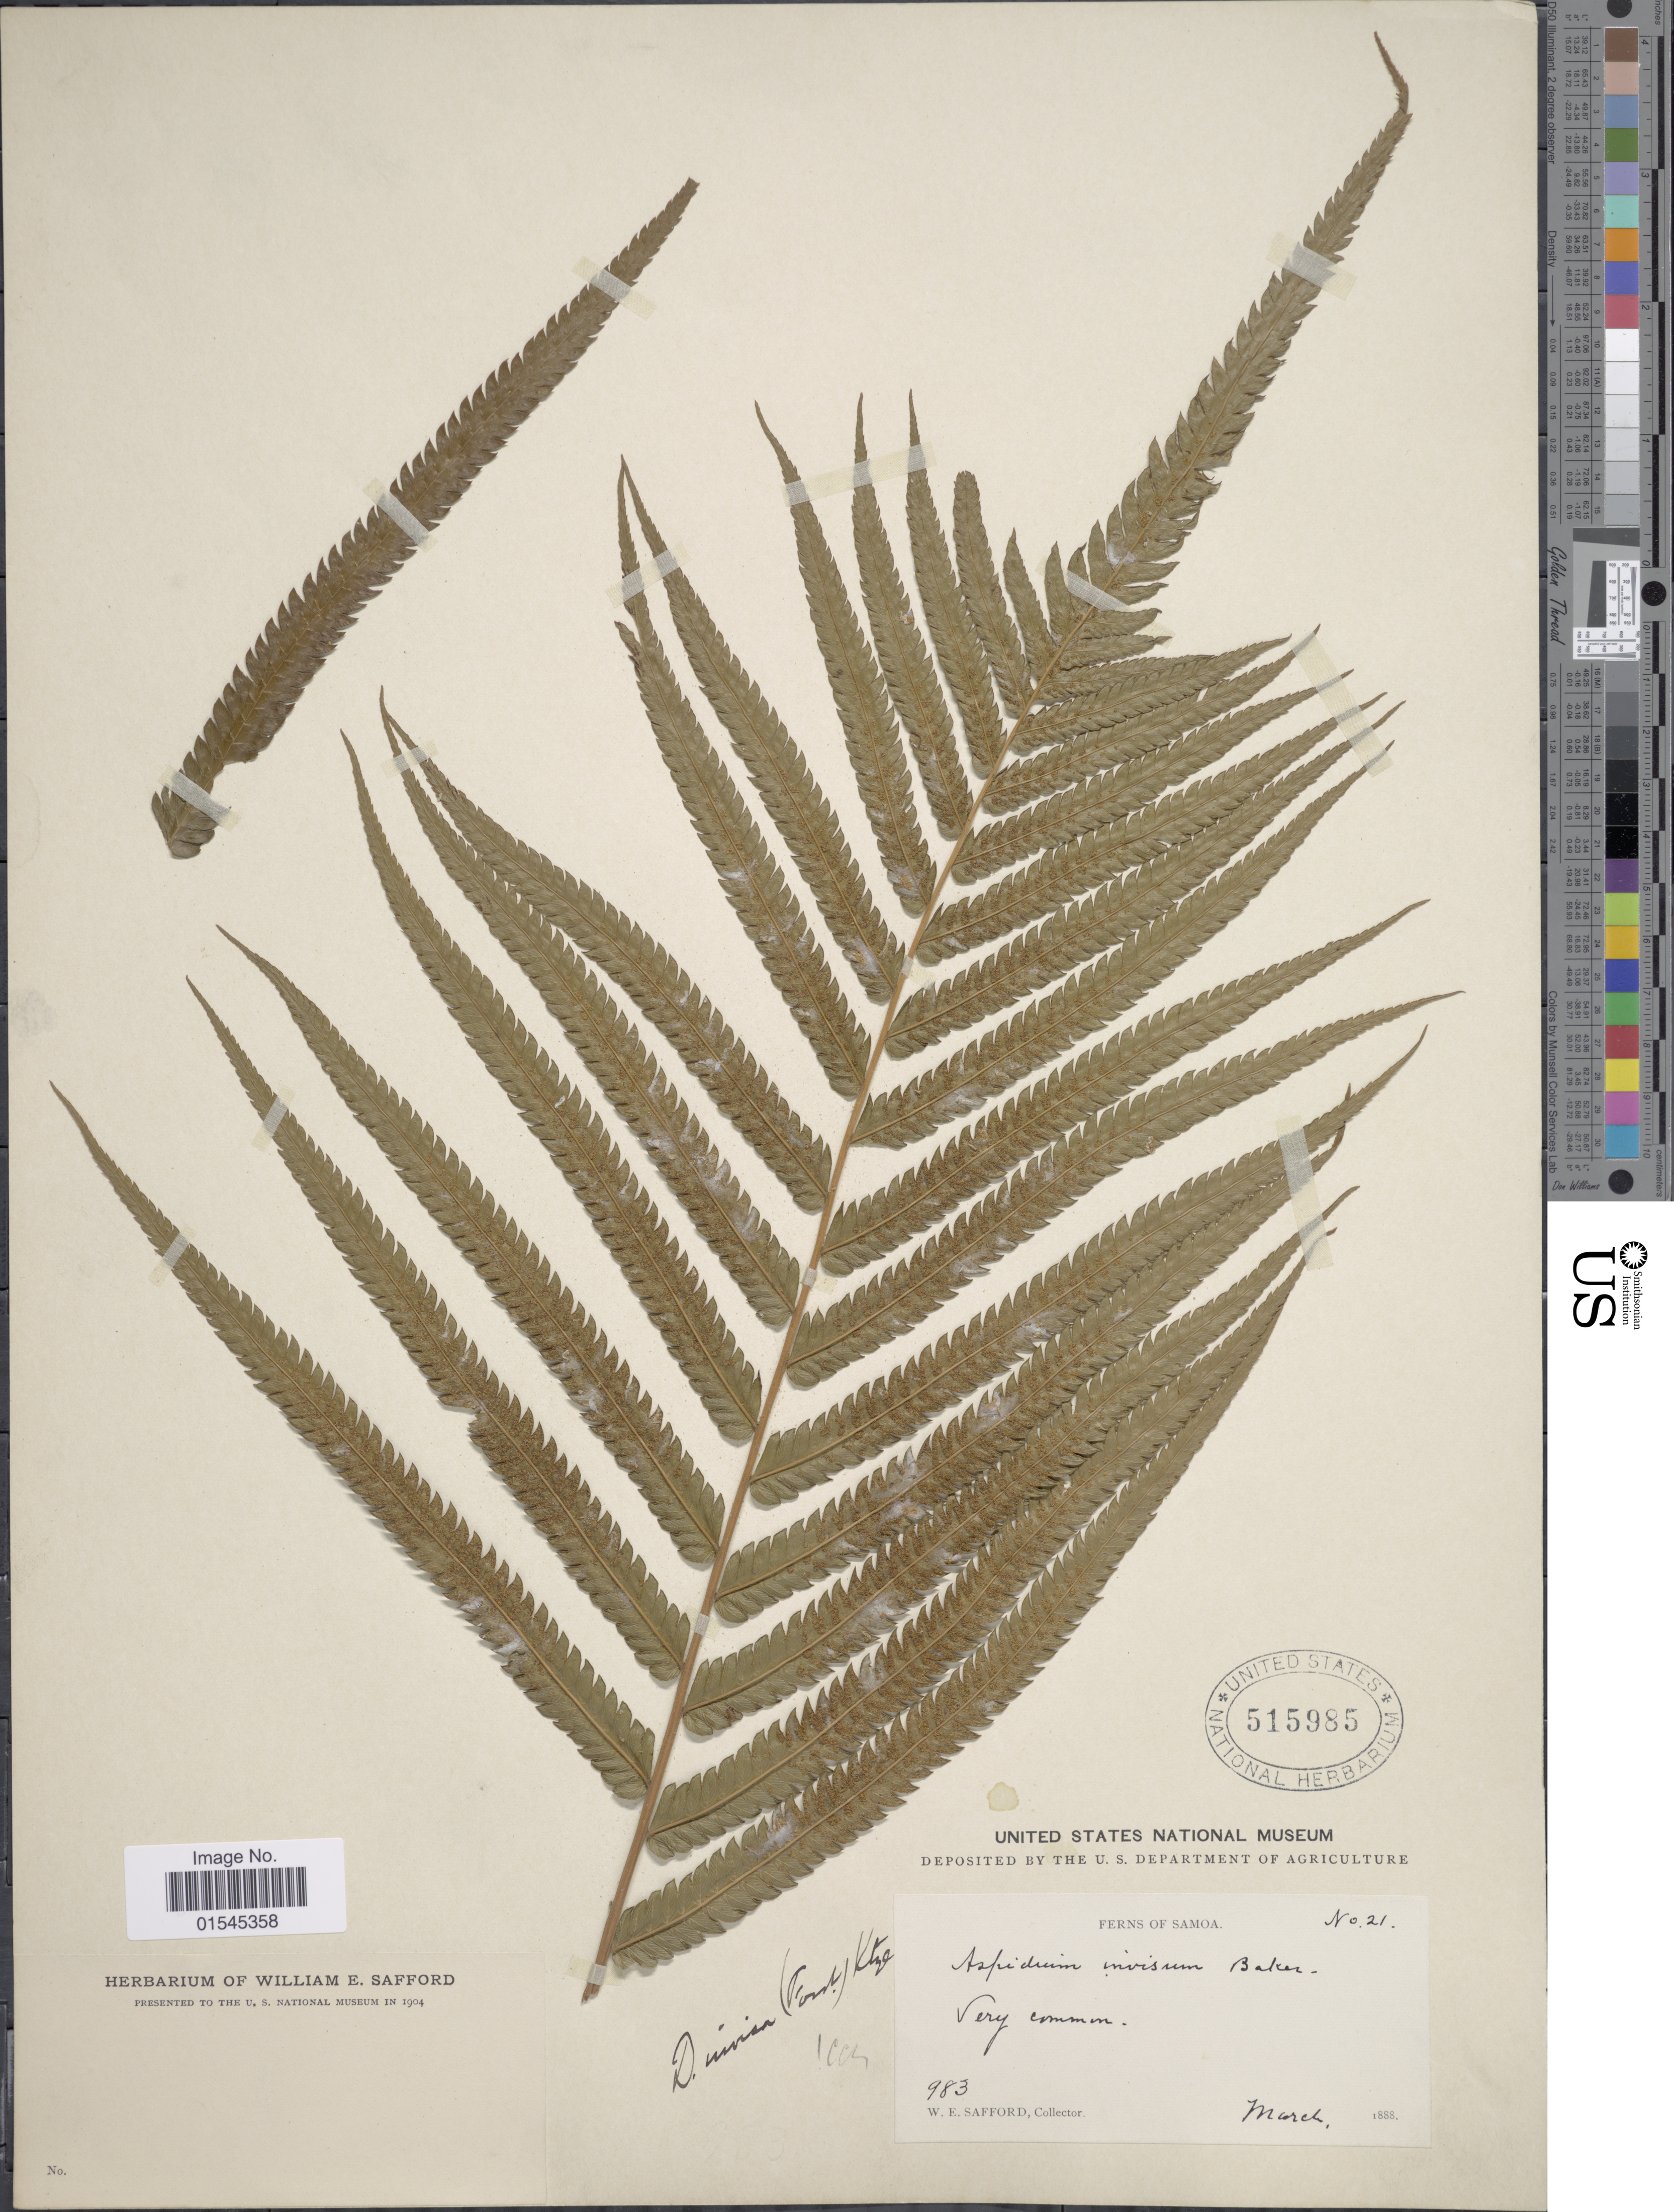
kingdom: Plantae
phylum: Tracheophyta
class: Polypodiopsida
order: Polypodiales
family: Thelypteridaceae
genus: Sphaerostephanos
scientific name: Sphaerostephanos invisus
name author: (G. Forst.) Holttum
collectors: W. E. Safford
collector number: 983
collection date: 1888-03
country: American Samoa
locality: Samoa. Very common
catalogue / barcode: US 515985